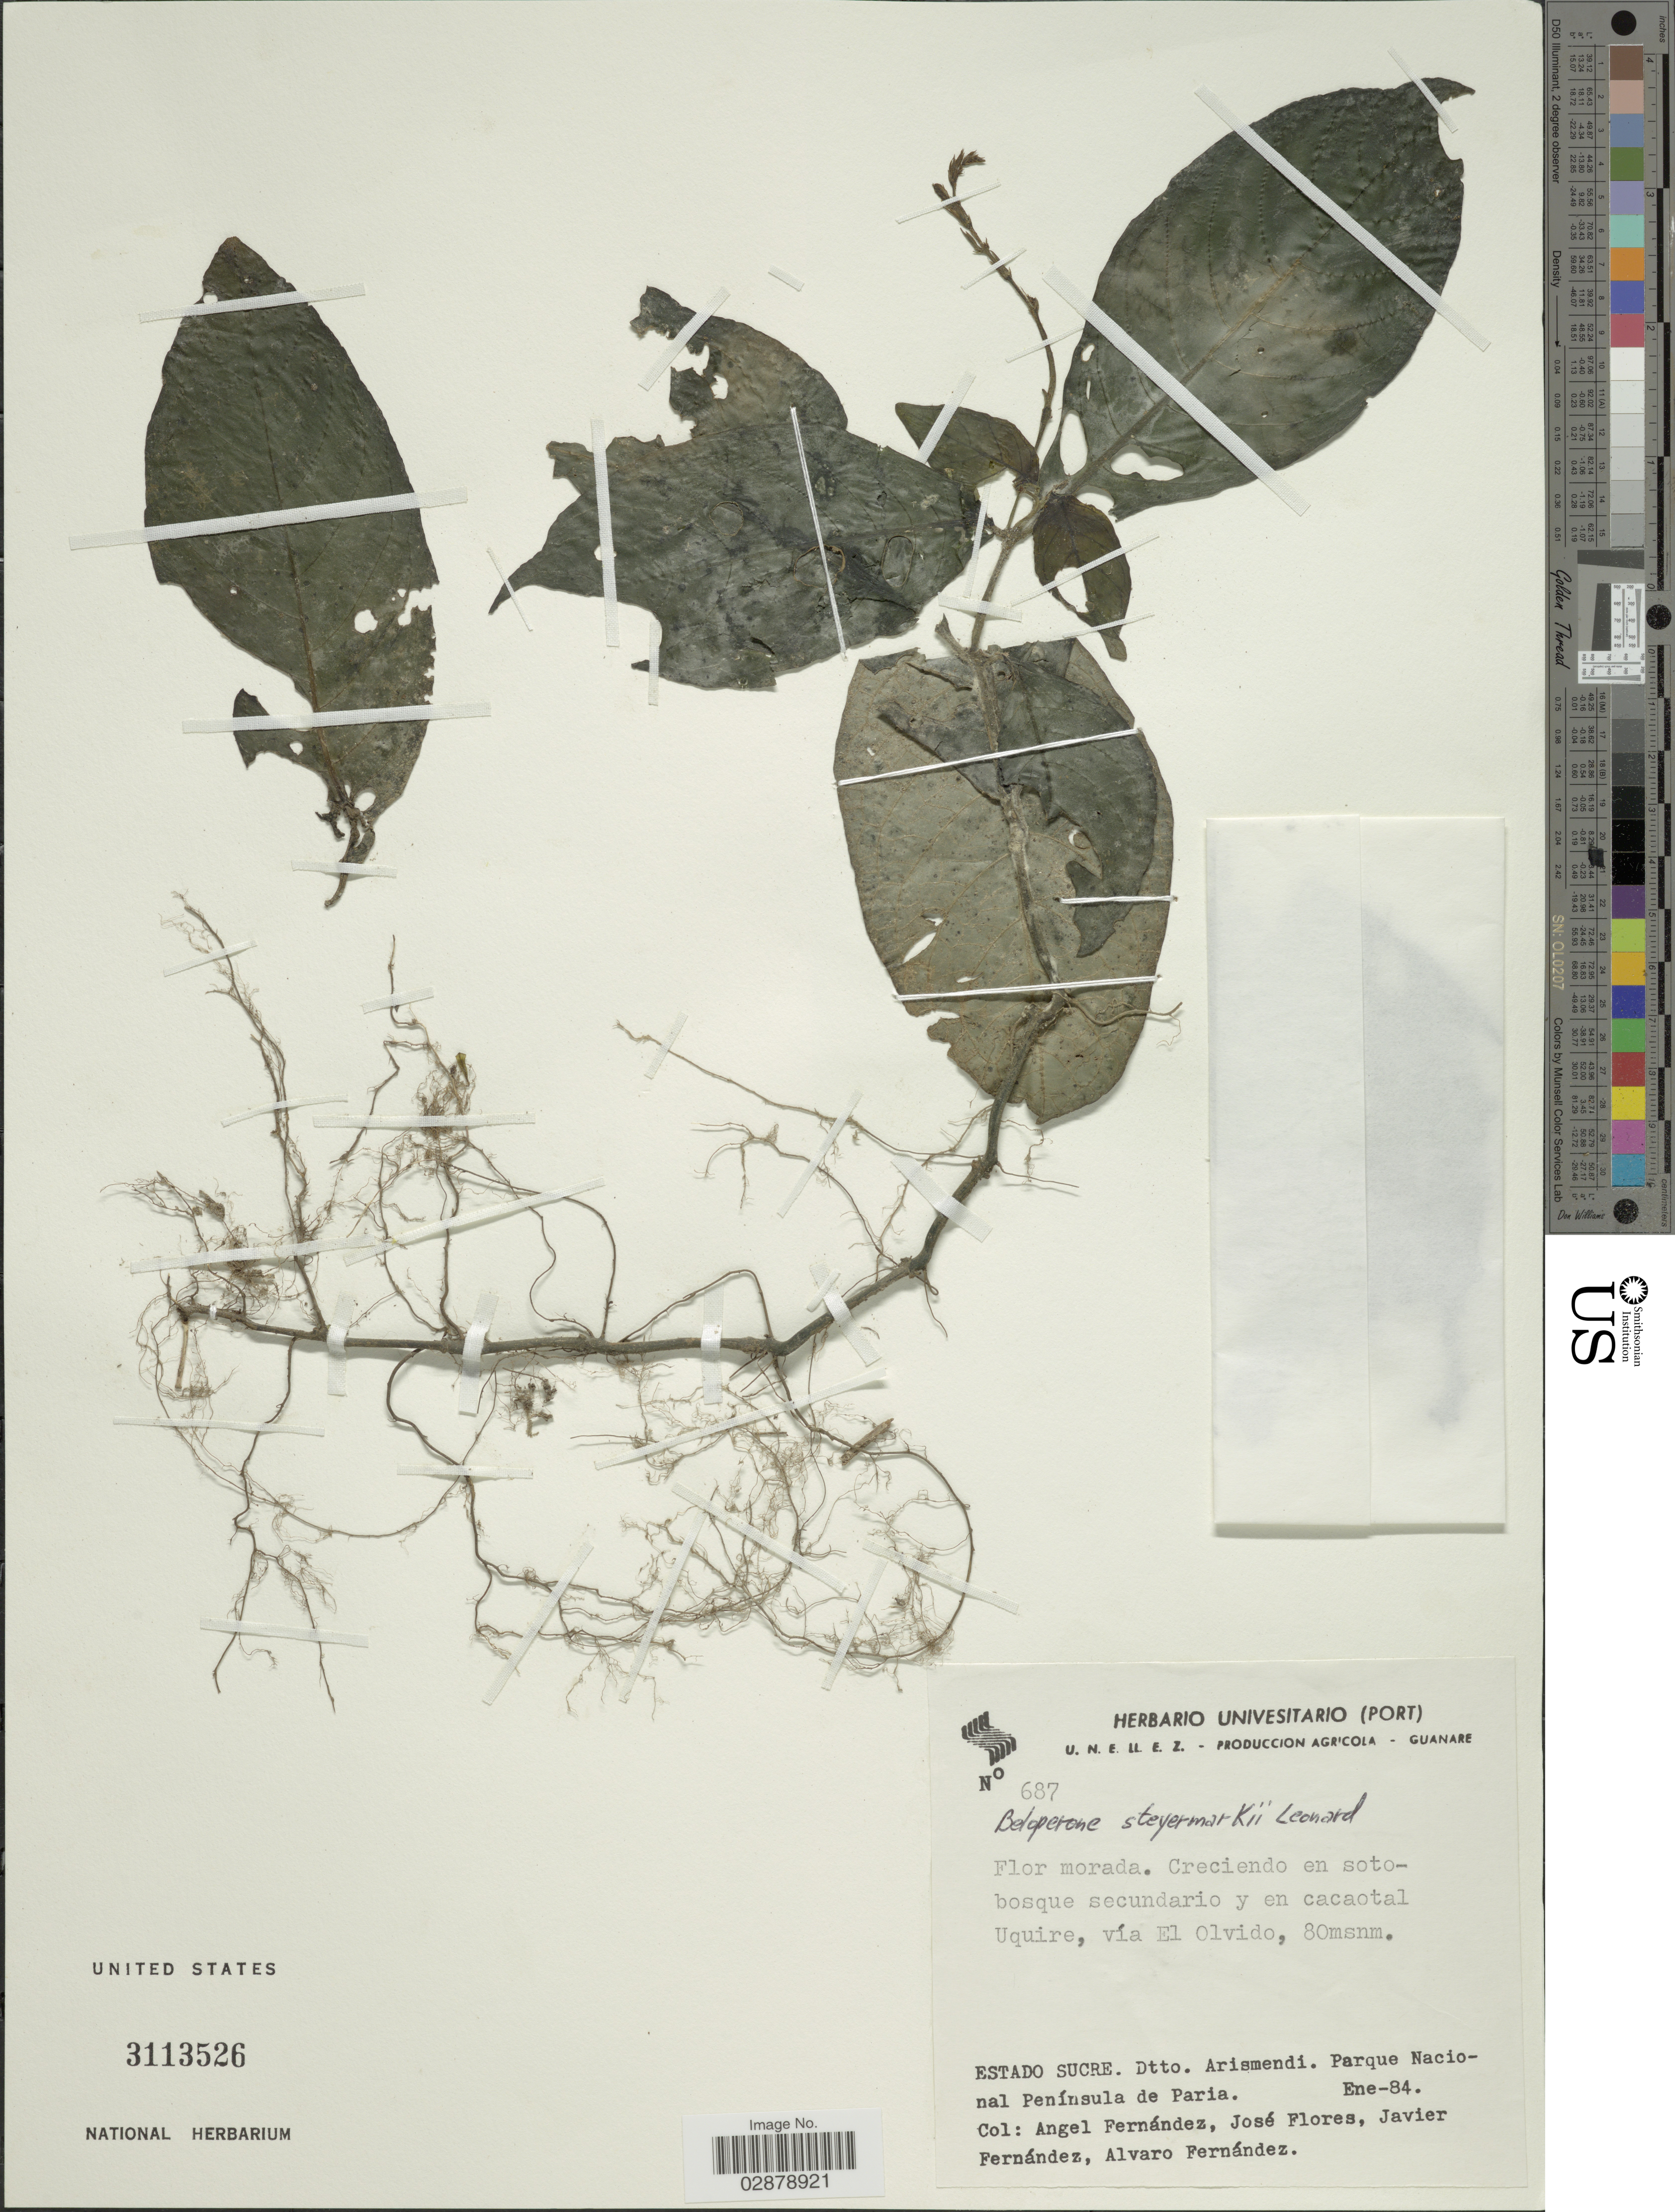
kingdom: Plantae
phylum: Tracheophyta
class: Magnoliopsida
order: Lamiales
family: Acanthaceae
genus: Justicia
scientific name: Justicia effusa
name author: D.N. Gibson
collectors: Á. Fernández, J. Flores, J. Fernández & A. Fernández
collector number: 687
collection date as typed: Transcribed d/m/y: /1/84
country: Venezuela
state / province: Sucre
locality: Uquire, vía El Olvido. Dtto. Arismendi. Parque Nacional Península de Paria.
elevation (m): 80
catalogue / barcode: US 3113526